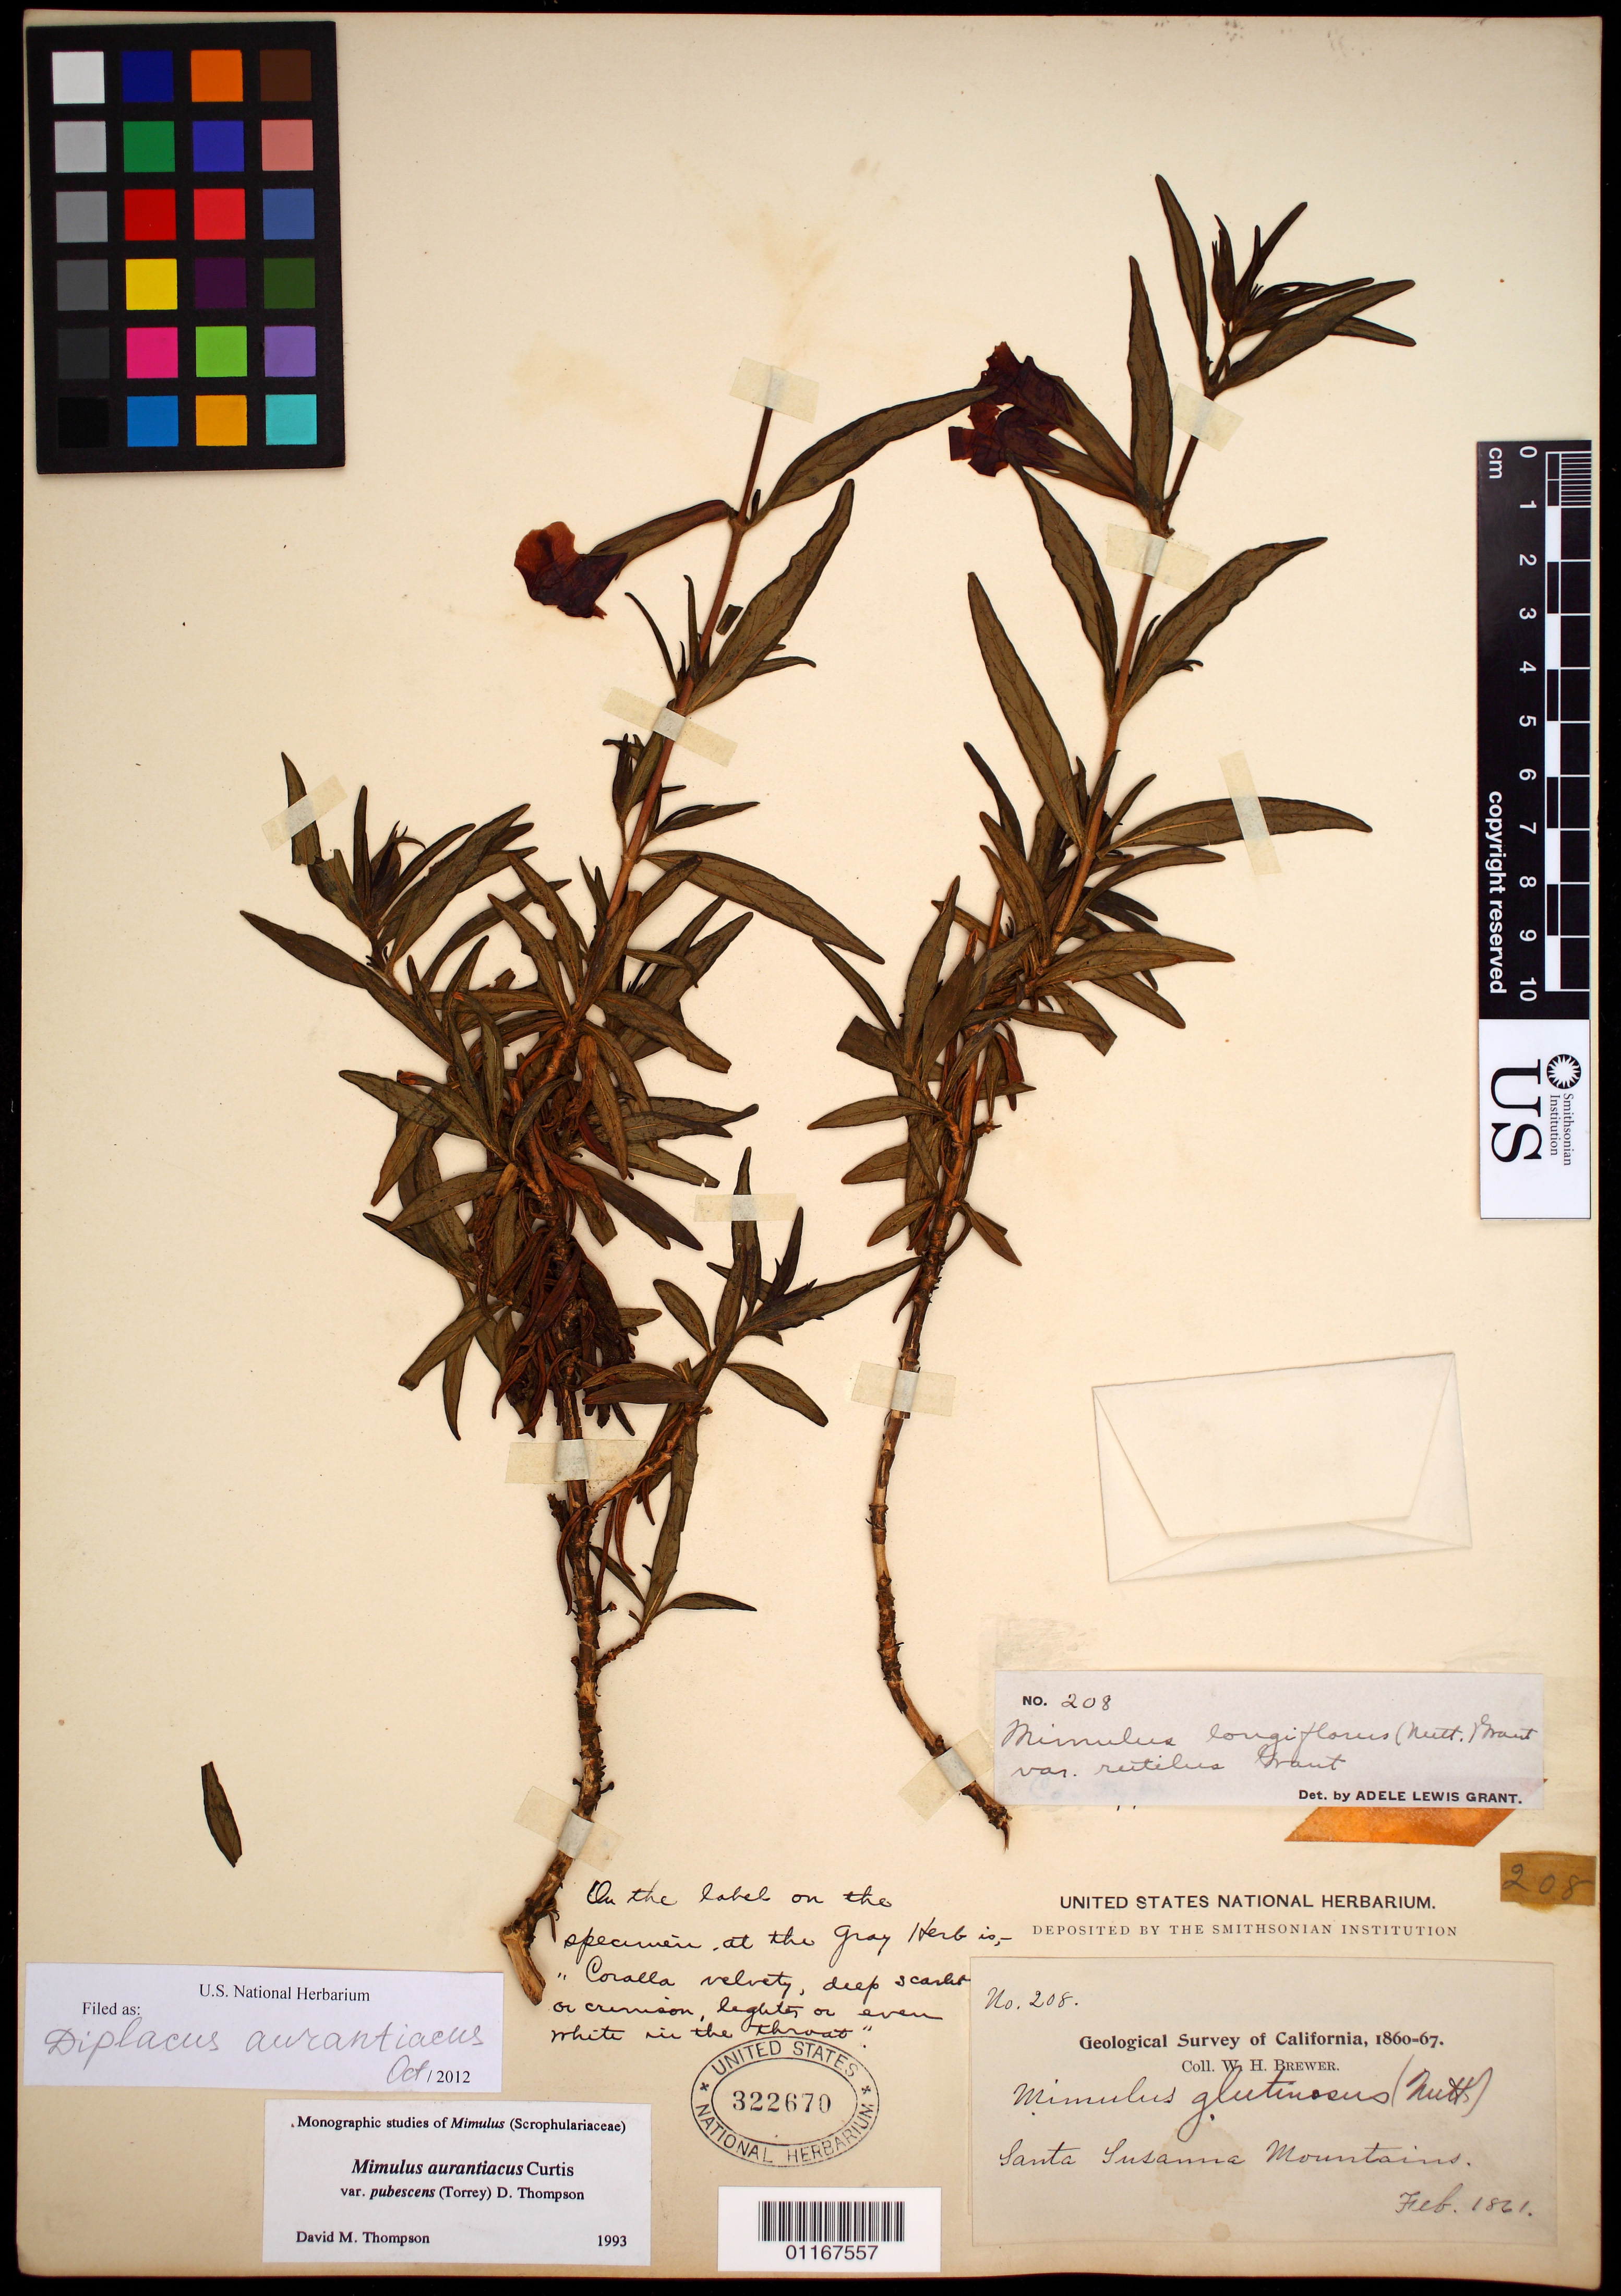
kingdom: Plantae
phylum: Tracheophyta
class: Magnoliopsida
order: Lamiales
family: Phrymaceae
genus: Diplacus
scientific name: Diplacus aurantiacus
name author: (Curtis) Jeps.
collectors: W. H. Brewer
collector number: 208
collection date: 1861-02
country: United States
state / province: California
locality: Santa Susanna Mountains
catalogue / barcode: US 322670